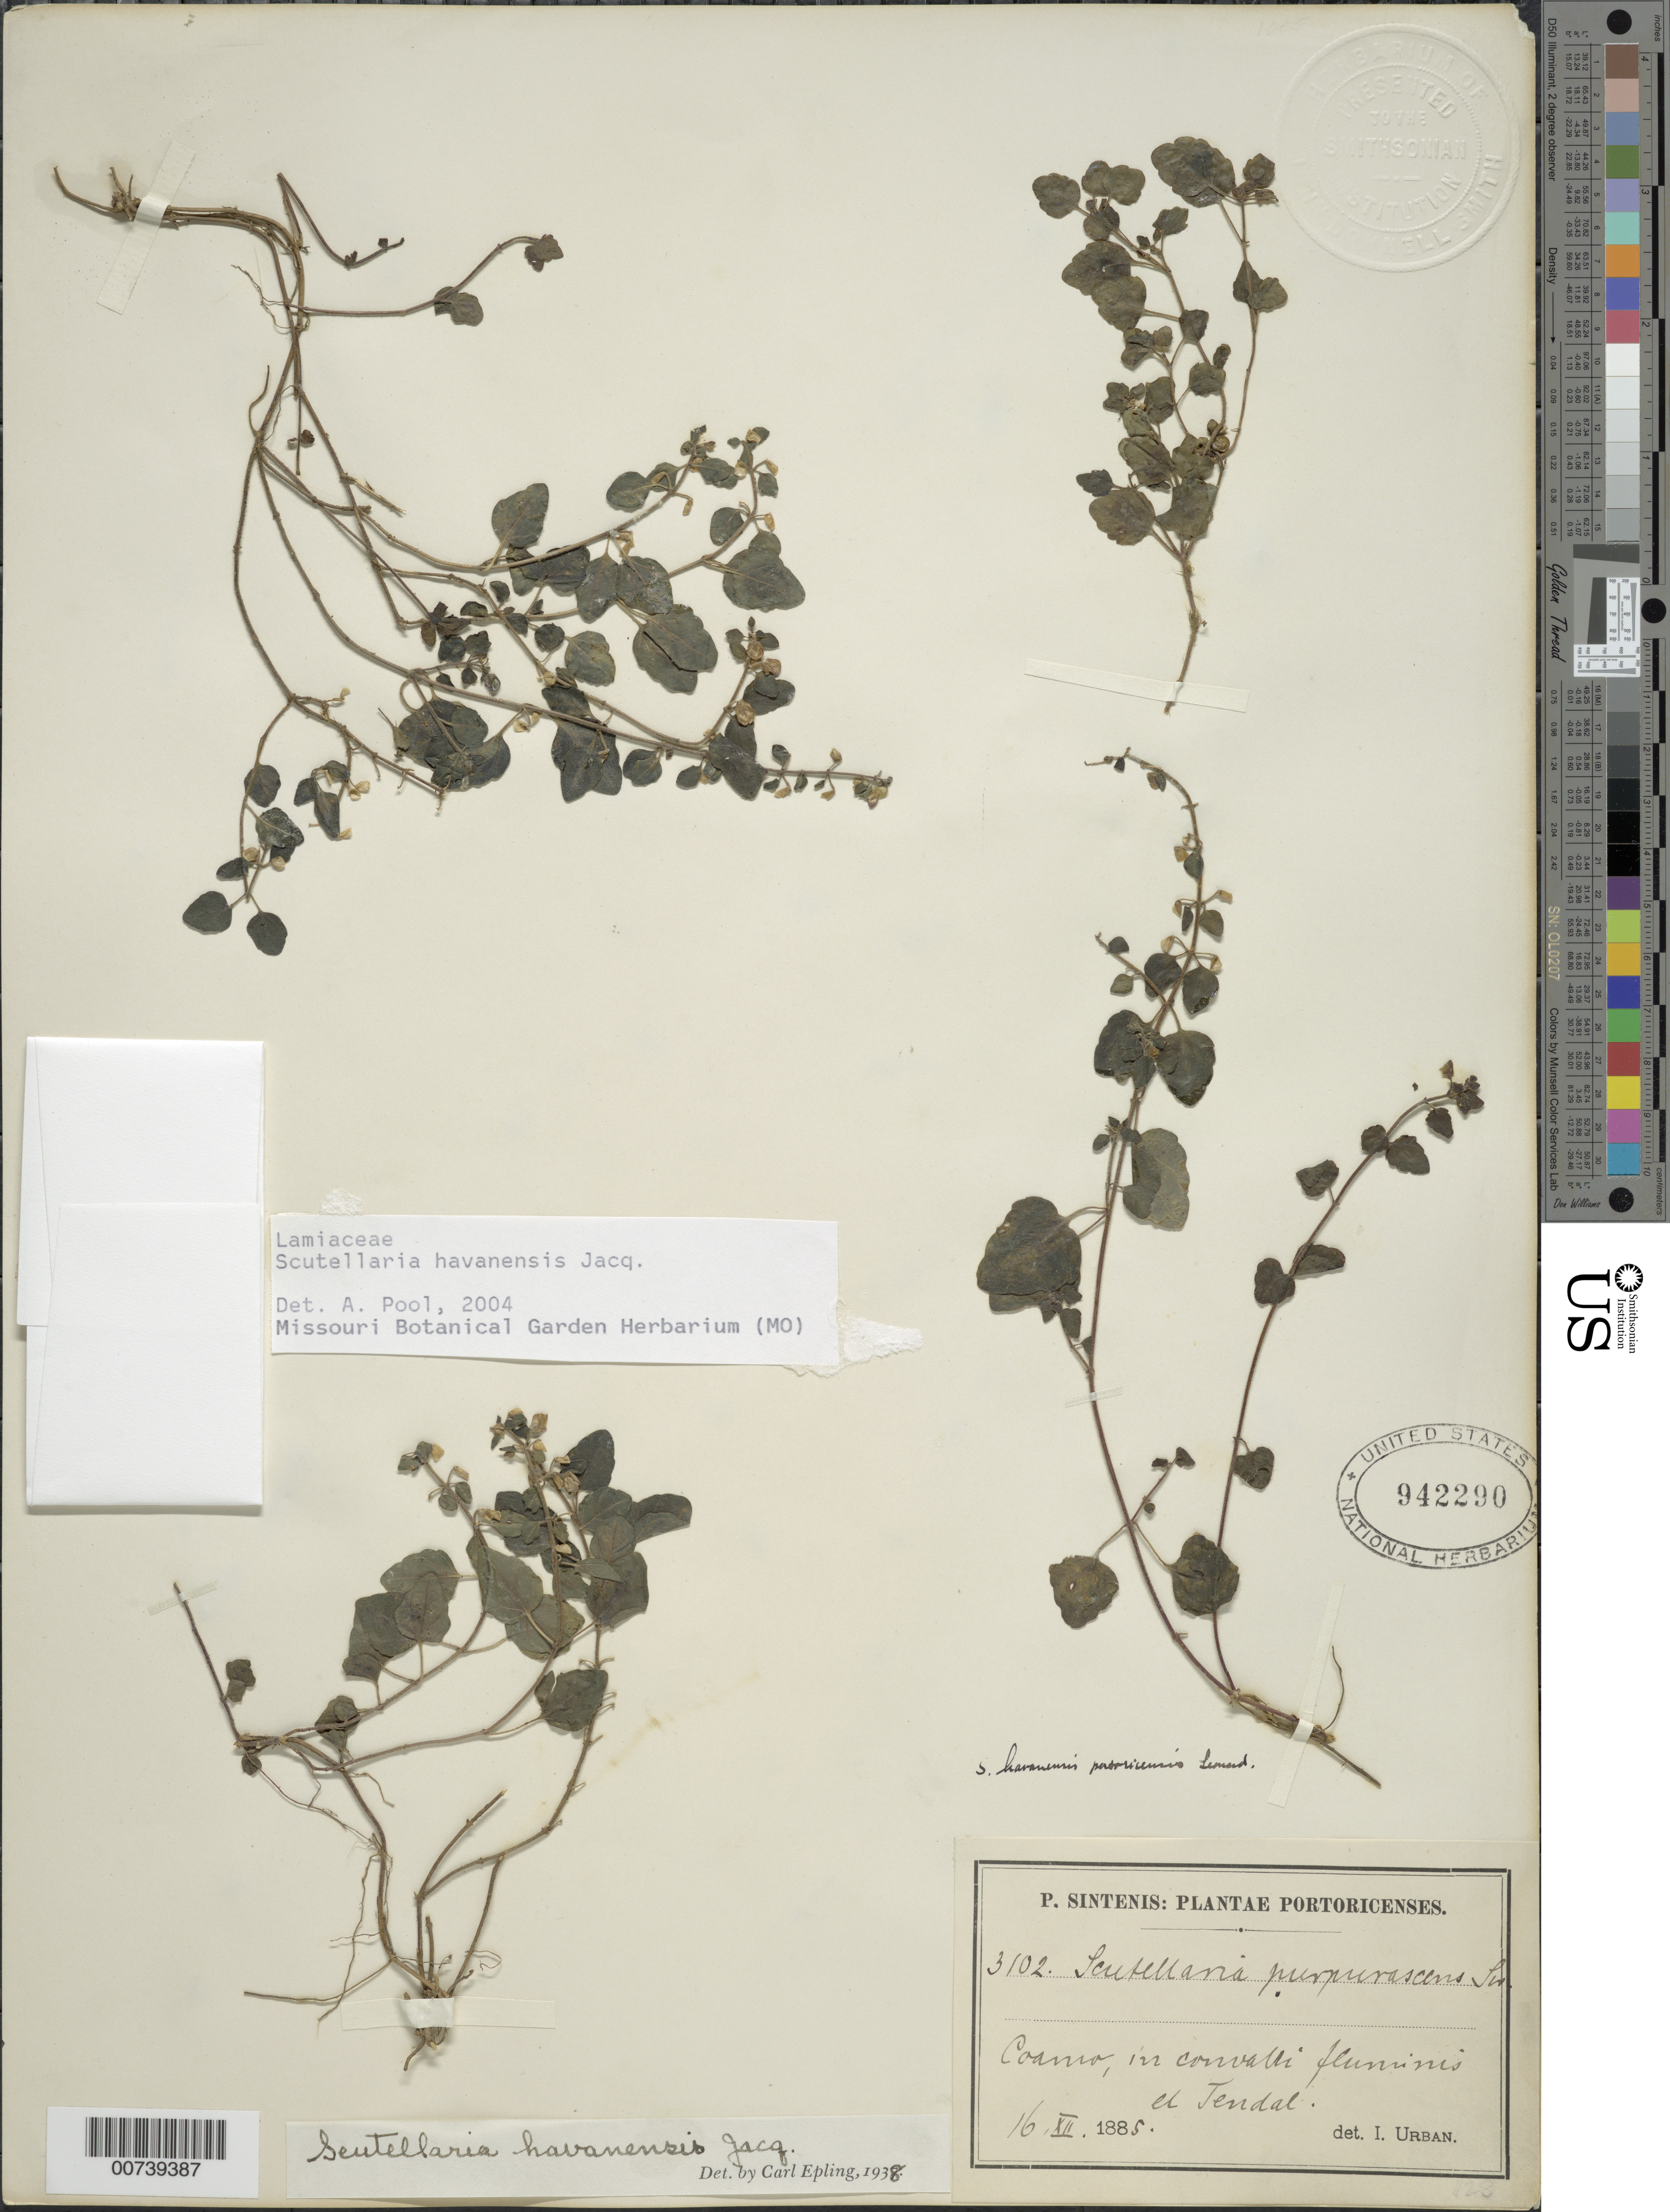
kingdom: Plantae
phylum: Tracheophyta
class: Magnoliopsida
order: Lamiales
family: Lamiaceae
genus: Scutellaria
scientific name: Scutellaria havanensis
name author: Jacq.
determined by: Epling, C. C.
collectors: P. Sintenis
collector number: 3102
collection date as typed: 16 Dec 1885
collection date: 1885-12-16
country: Puerto Rico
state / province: Coamo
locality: Coamo, in convalli fluminis el Tendal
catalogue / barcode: US 942290